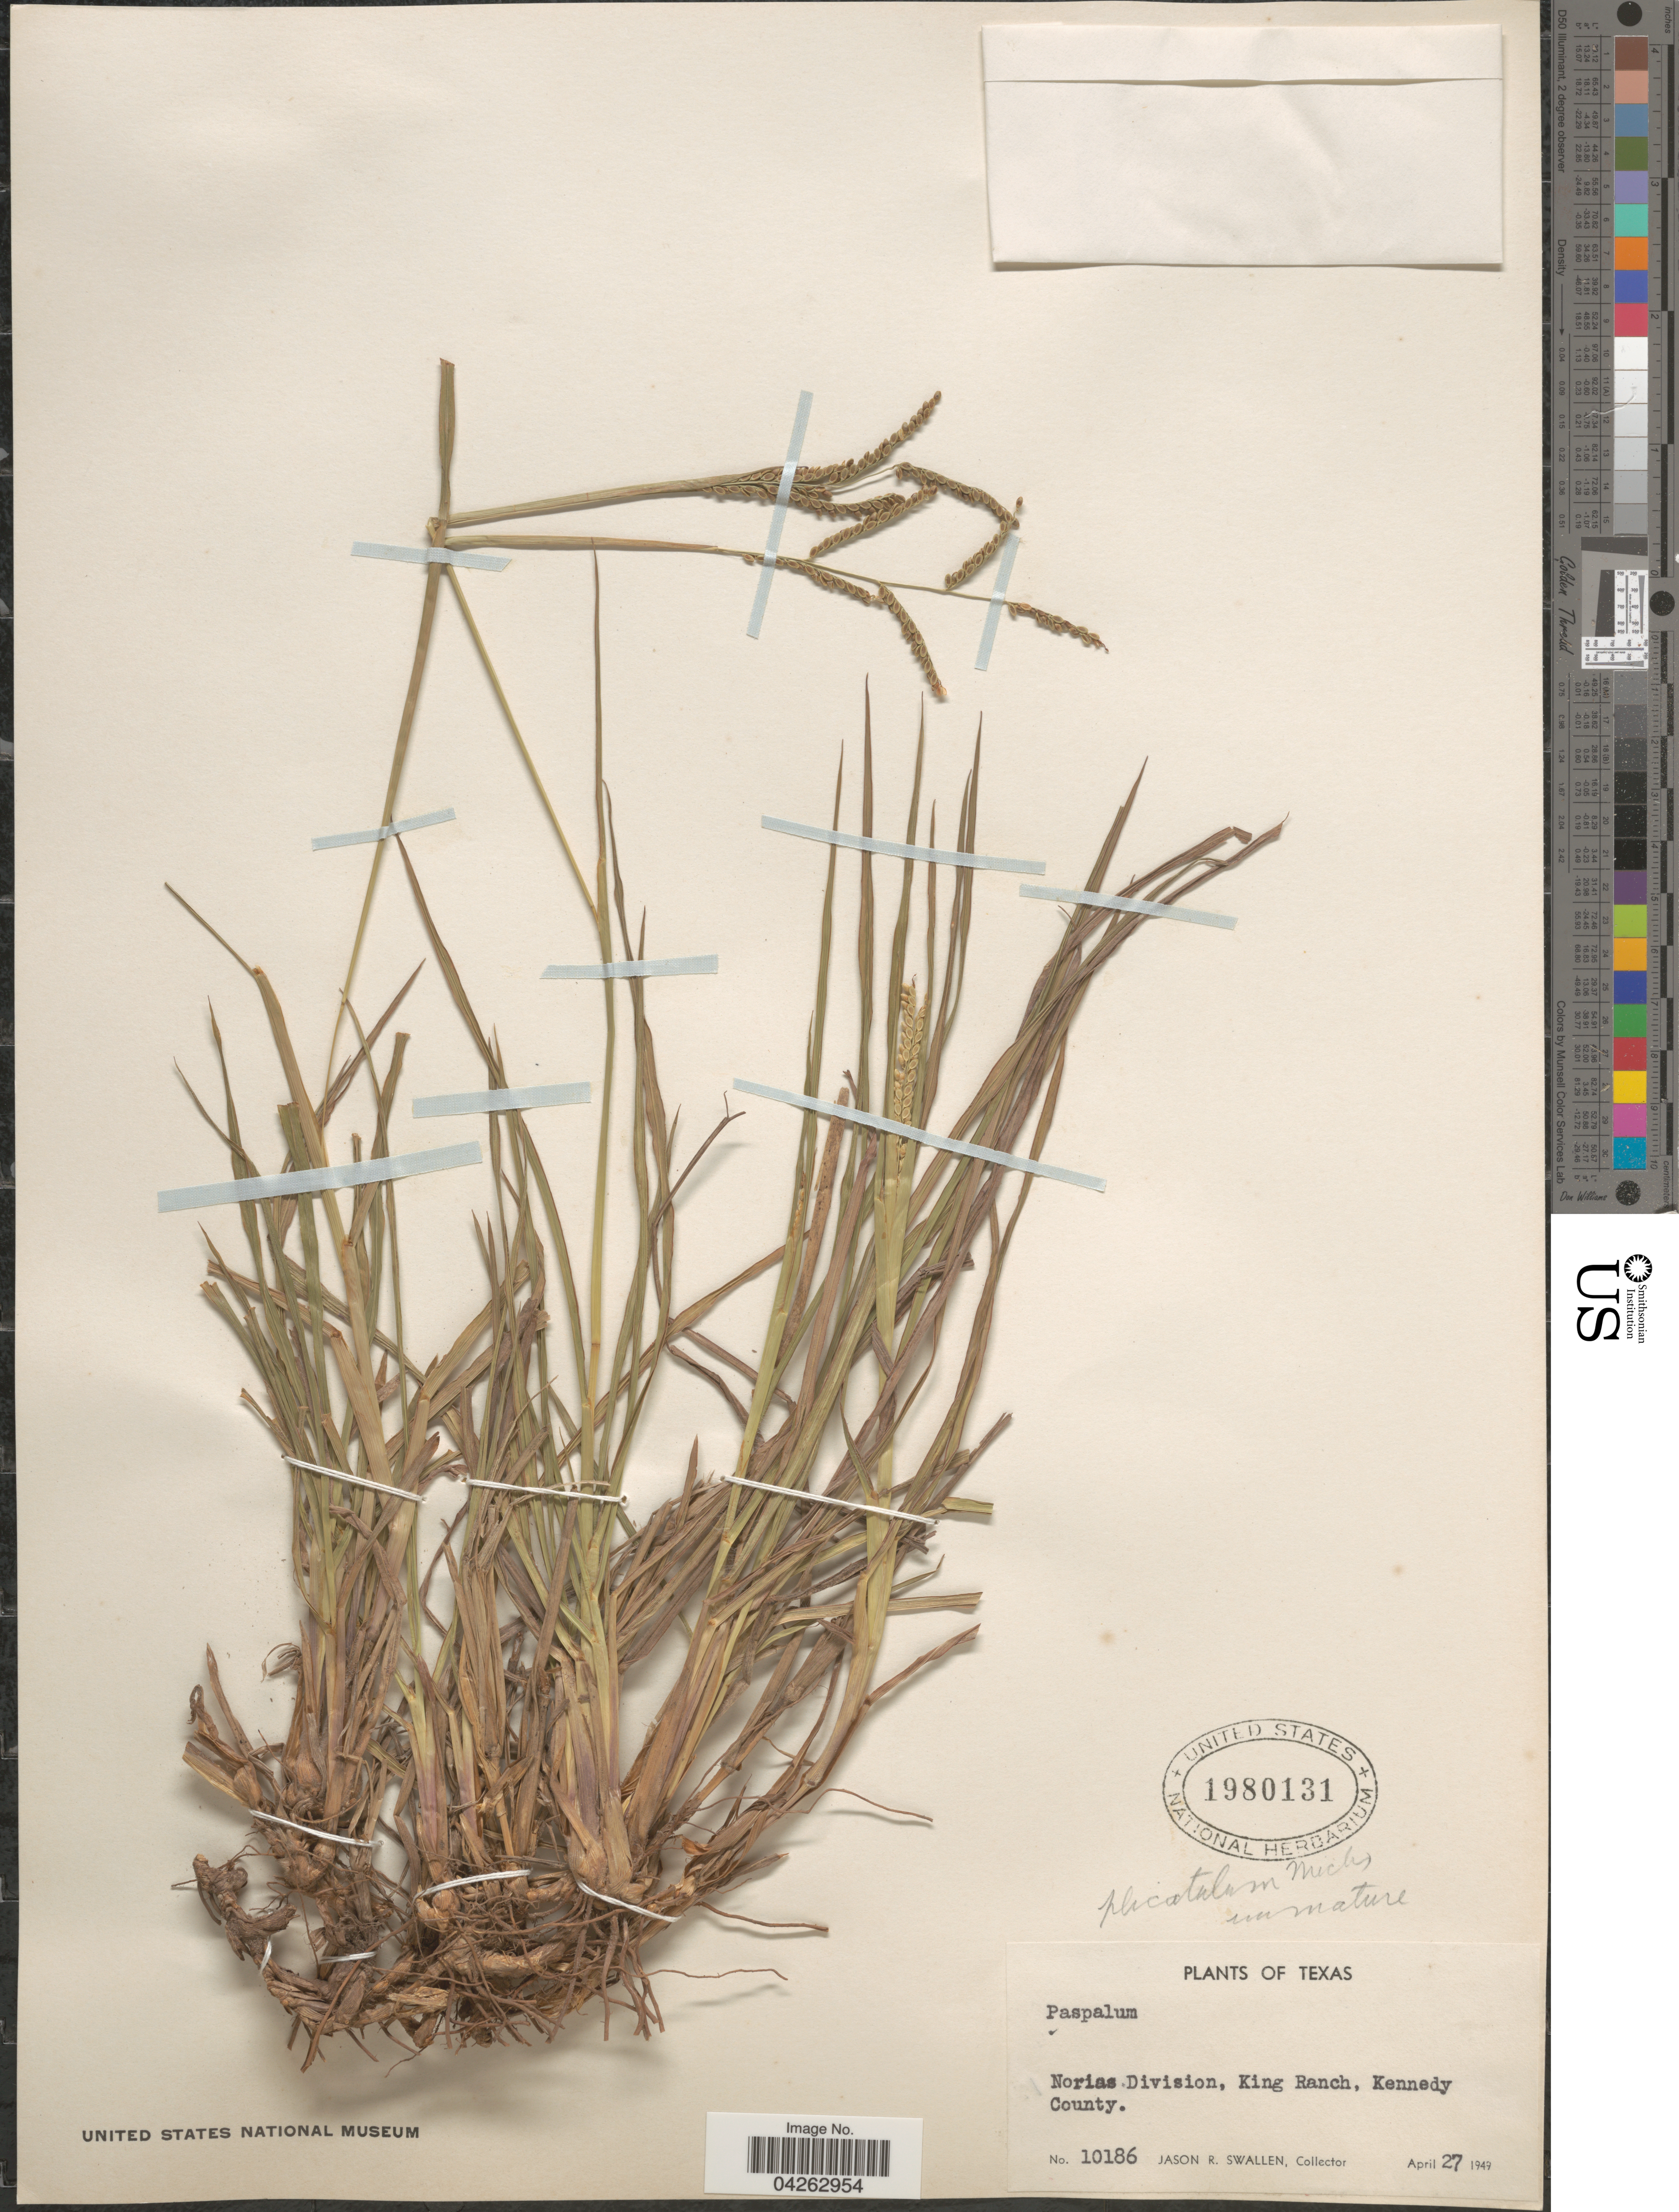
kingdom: Plantae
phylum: Tracheophyta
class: Liliopsida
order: Poales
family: Poaceae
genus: Paspalum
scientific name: Paspalum plicatulum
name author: Michx.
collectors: J. R. Swallen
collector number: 10186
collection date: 1949-04-27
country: United States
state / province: Texas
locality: Norias Division, King Ranch, Kennedy County.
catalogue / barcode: US 1980131